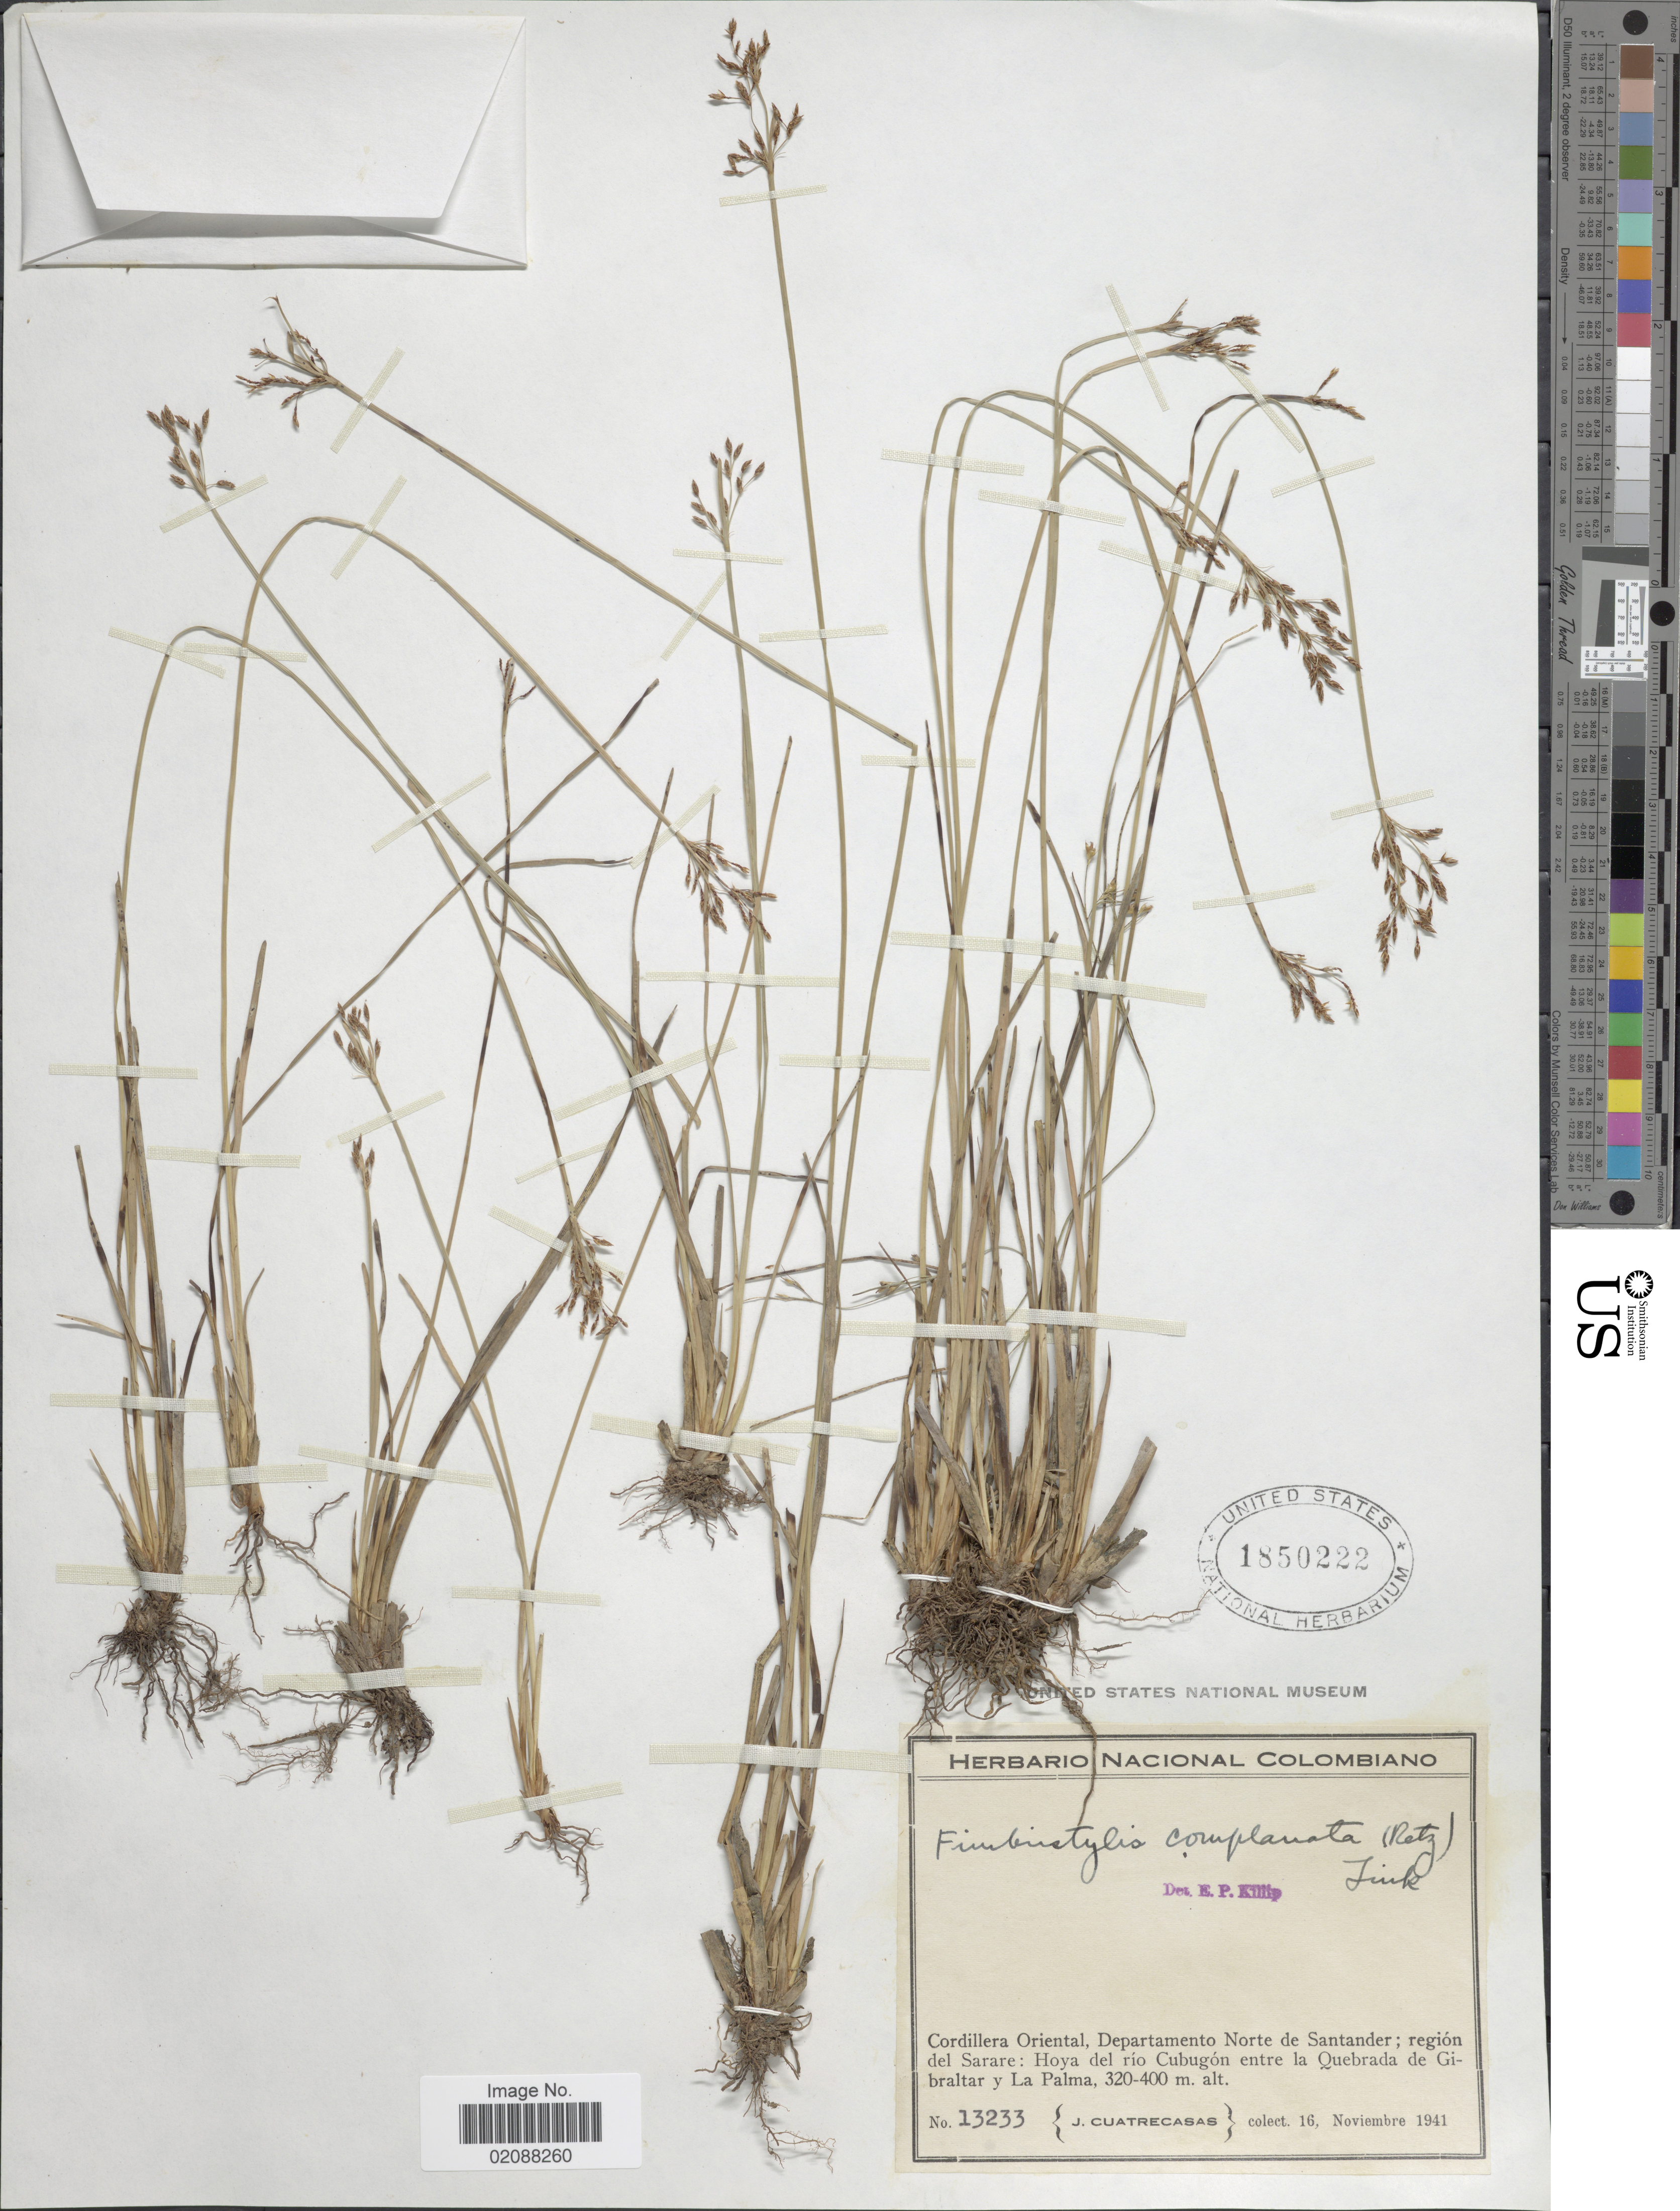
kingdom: Plantae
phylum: Tracheophyta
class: Liliopsida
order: Poales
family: Cyperaceae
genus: Fimbristylis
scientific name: Fimbristylis complanata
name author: (Retz.) Link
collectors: J. Cuatrecasas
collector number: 13233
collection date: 1941-11-16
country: Colombia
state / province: Norte de Santander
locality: Cordillera Oriental, region del Sarare, Hoya del Rio Cubugon entre la Quebrada de Gibraltar y La Palma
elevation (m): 320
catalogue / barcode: US 1850222